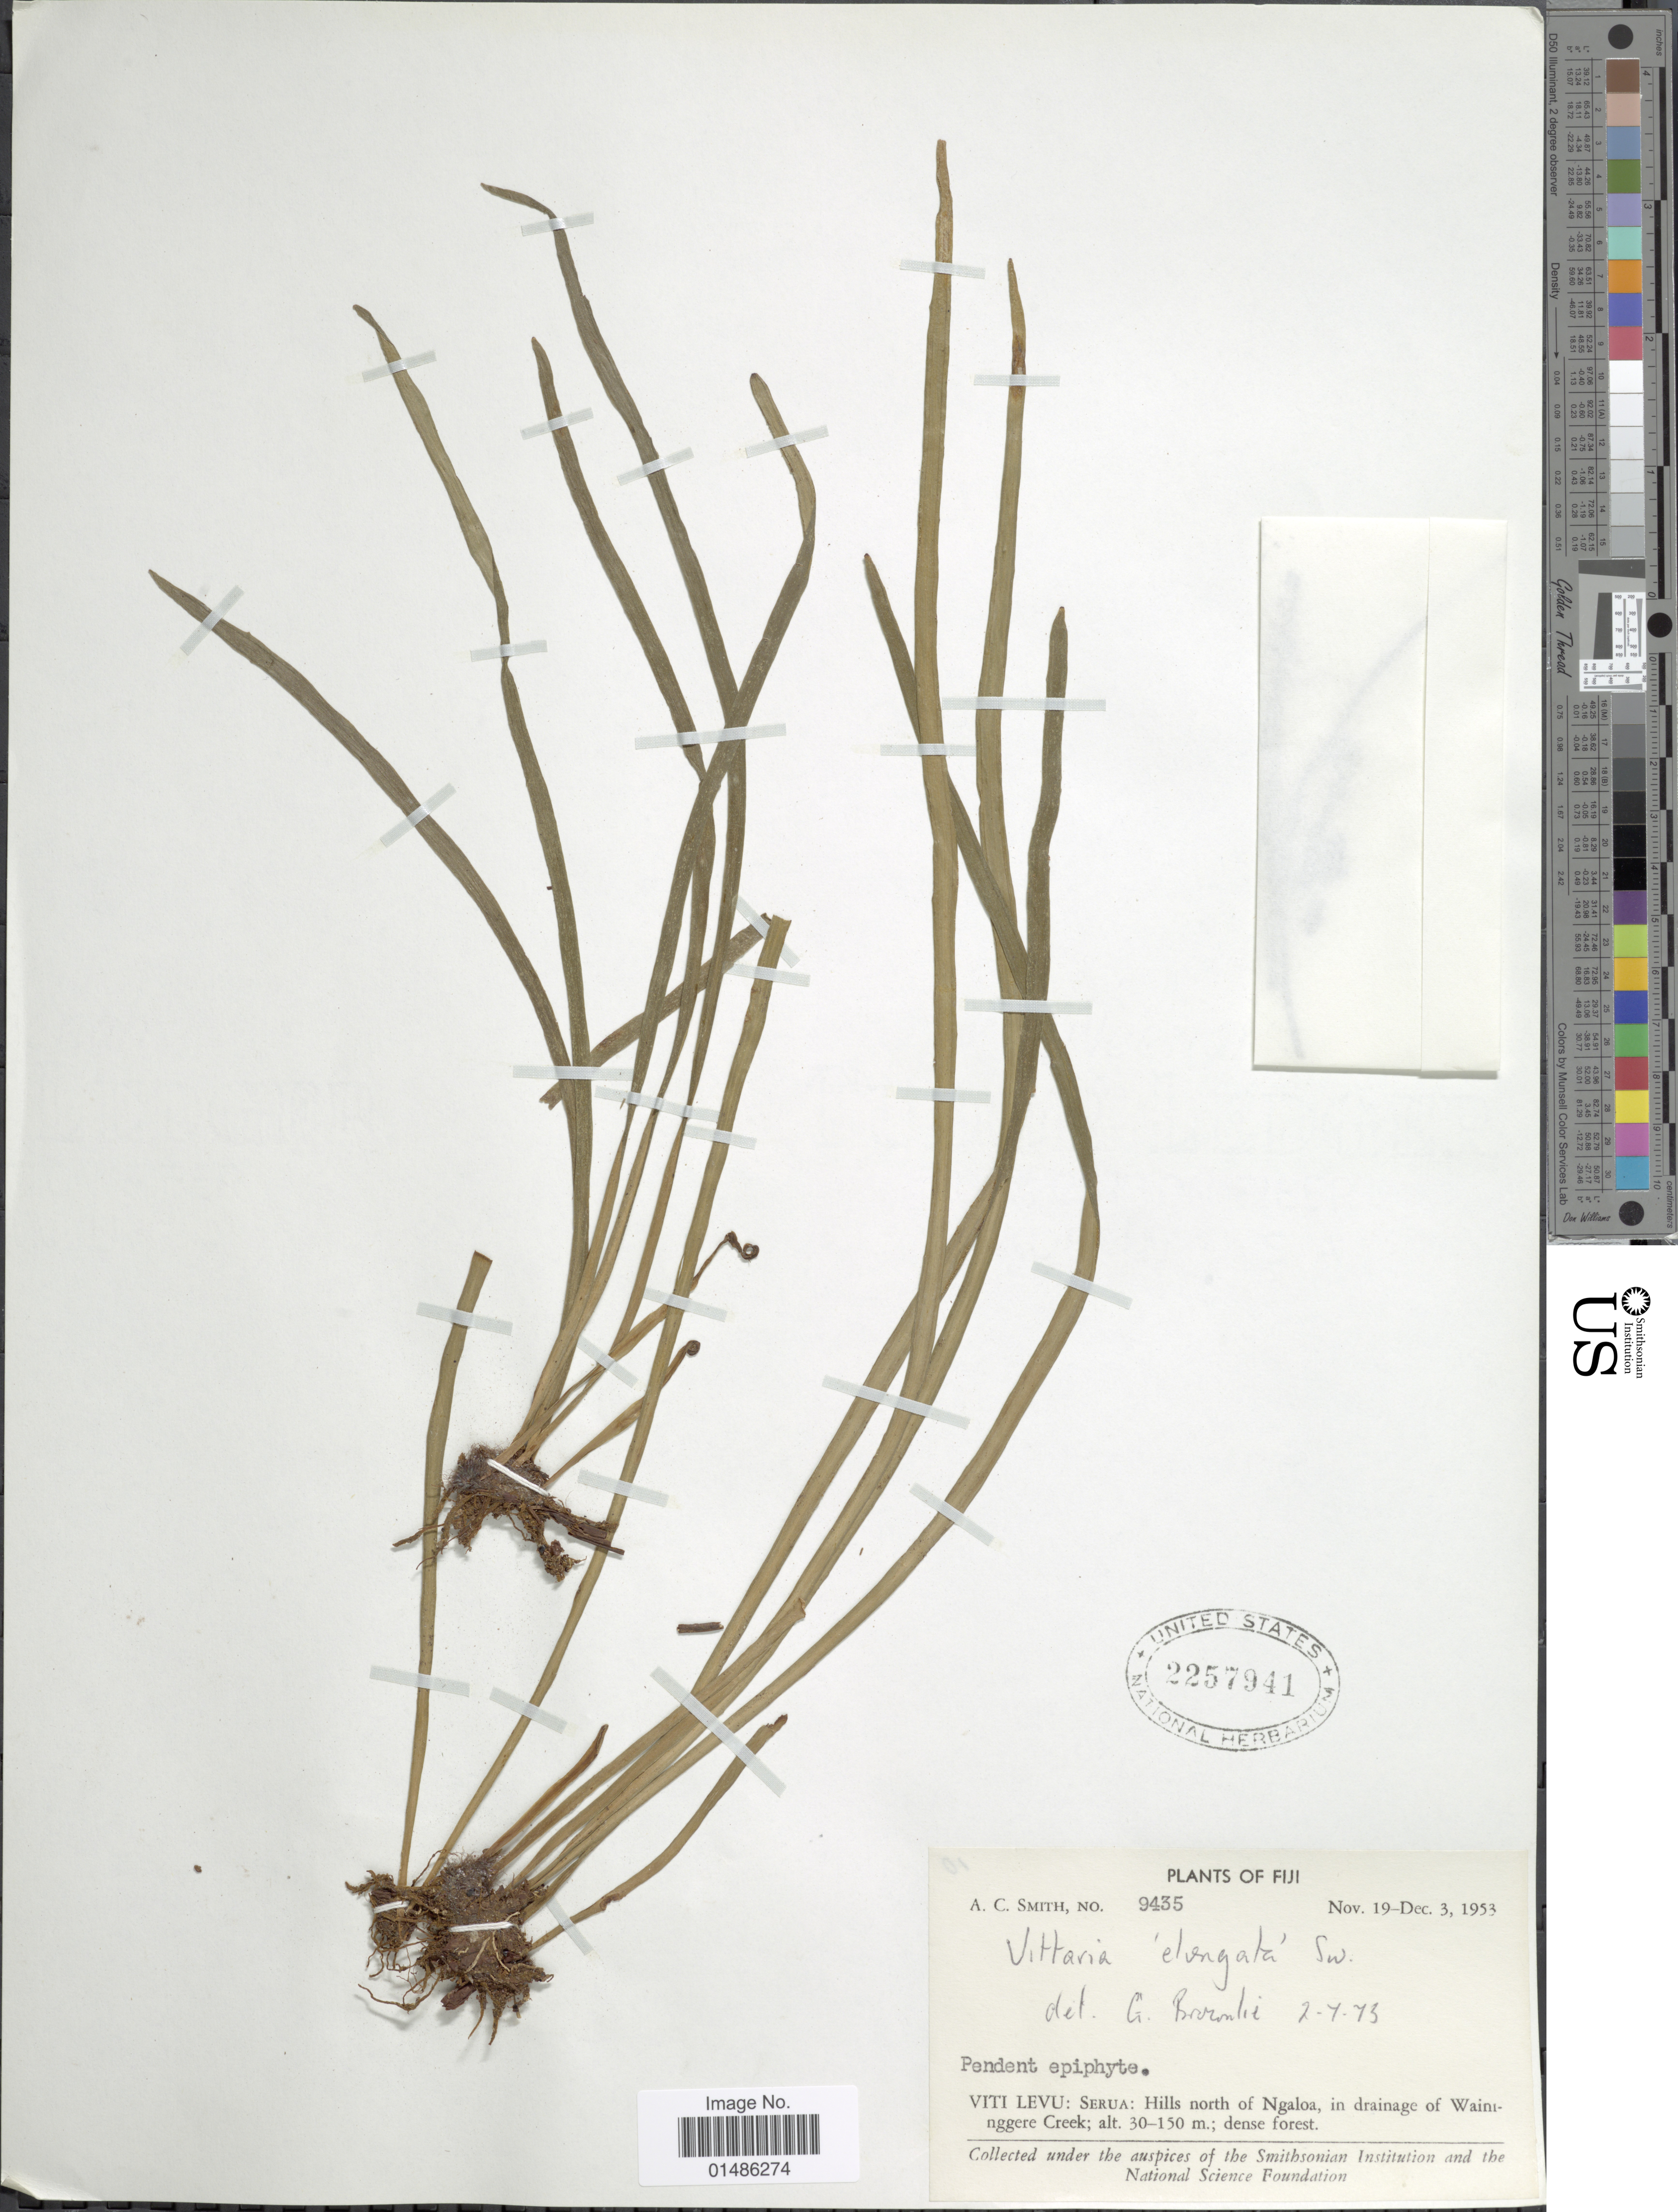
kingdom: Plantae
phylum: Tracheophyta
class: Polypodiopsida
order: Polypodiales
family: Pteridaceae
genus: Haplopteris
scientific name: Haplopteris elongata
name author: (Sw.) Crane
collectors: A. C. Smith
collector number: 9435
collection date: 1953-11-19/1953-12-03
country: Fiji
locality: Viti Levu: Serua: Hills north of Ngaloa, in drainage of Waininggere Creek. [interpreted]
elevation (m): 30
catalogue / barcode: US 2257941